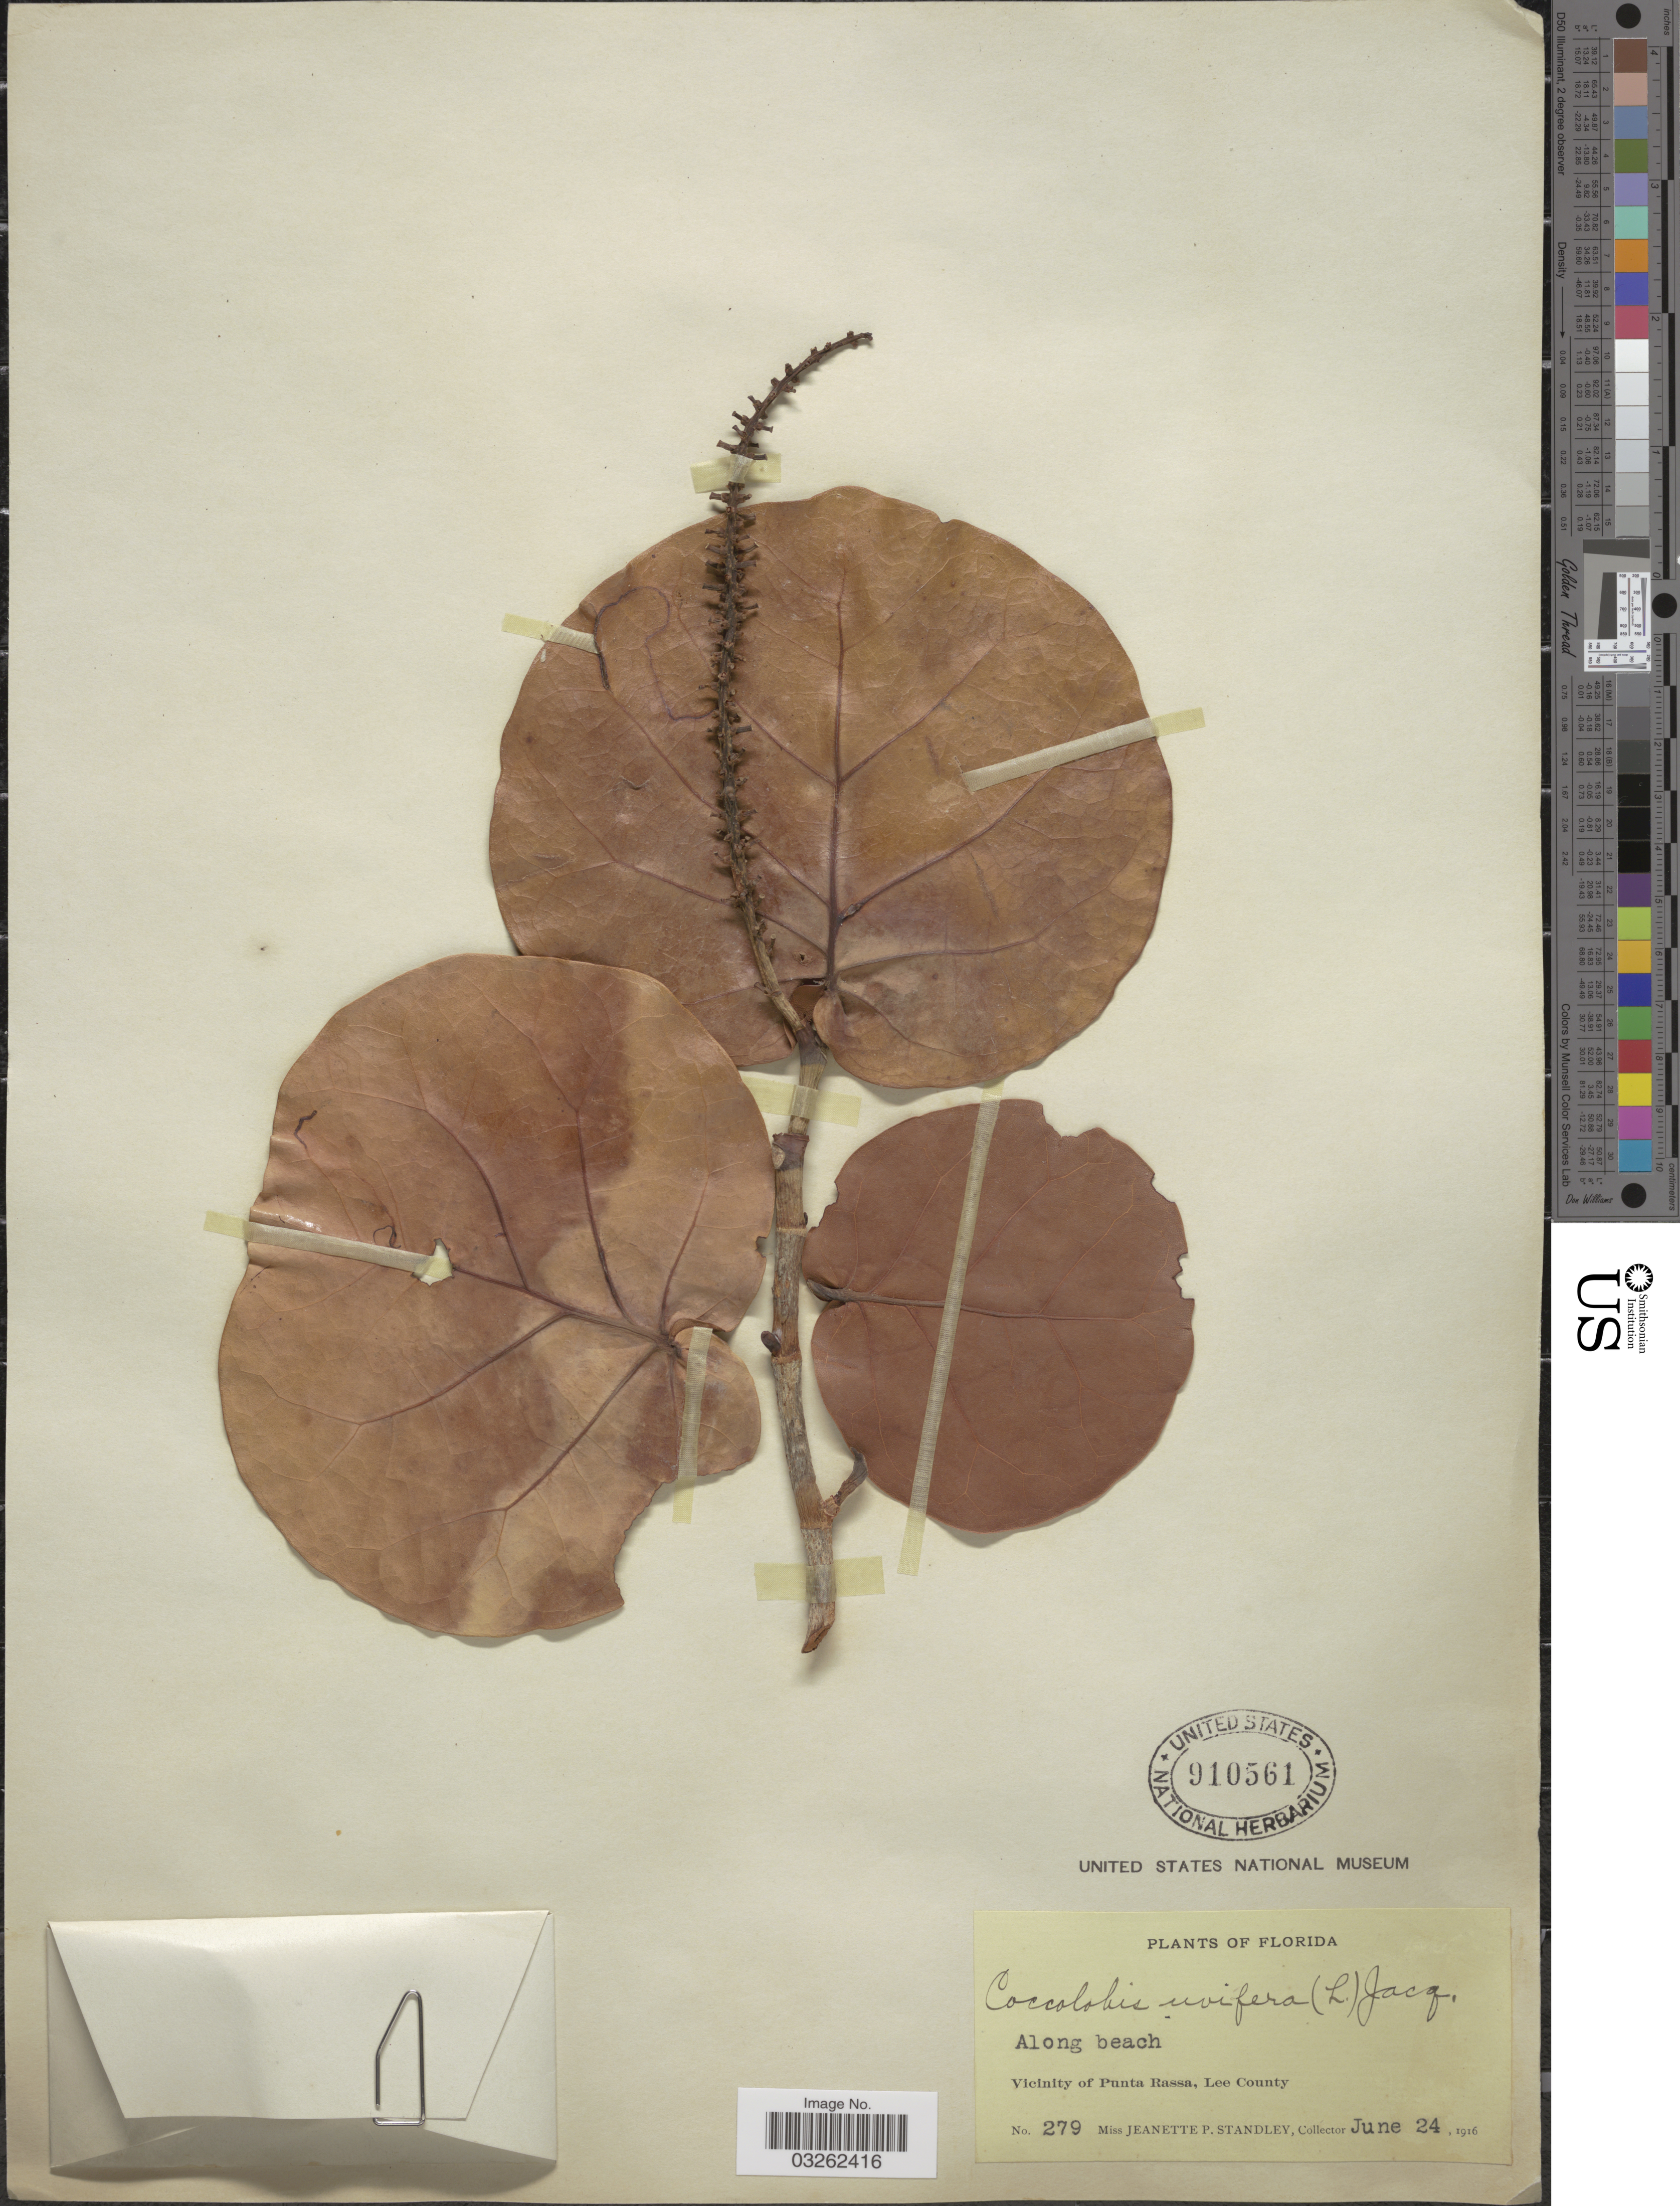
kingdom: Plantae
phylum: Tracheophyta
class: Magnoliopsida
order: Caryophyllales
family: Polygonaceae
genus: Coccoloba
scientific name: Coccoloba uvifera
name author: L.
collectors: J. P. Standley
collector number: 279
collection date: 1916-06-24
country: United States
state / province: Florida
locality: Along beach. Vicinity of Punta Rassa, Lee County.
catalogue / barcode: US 910561